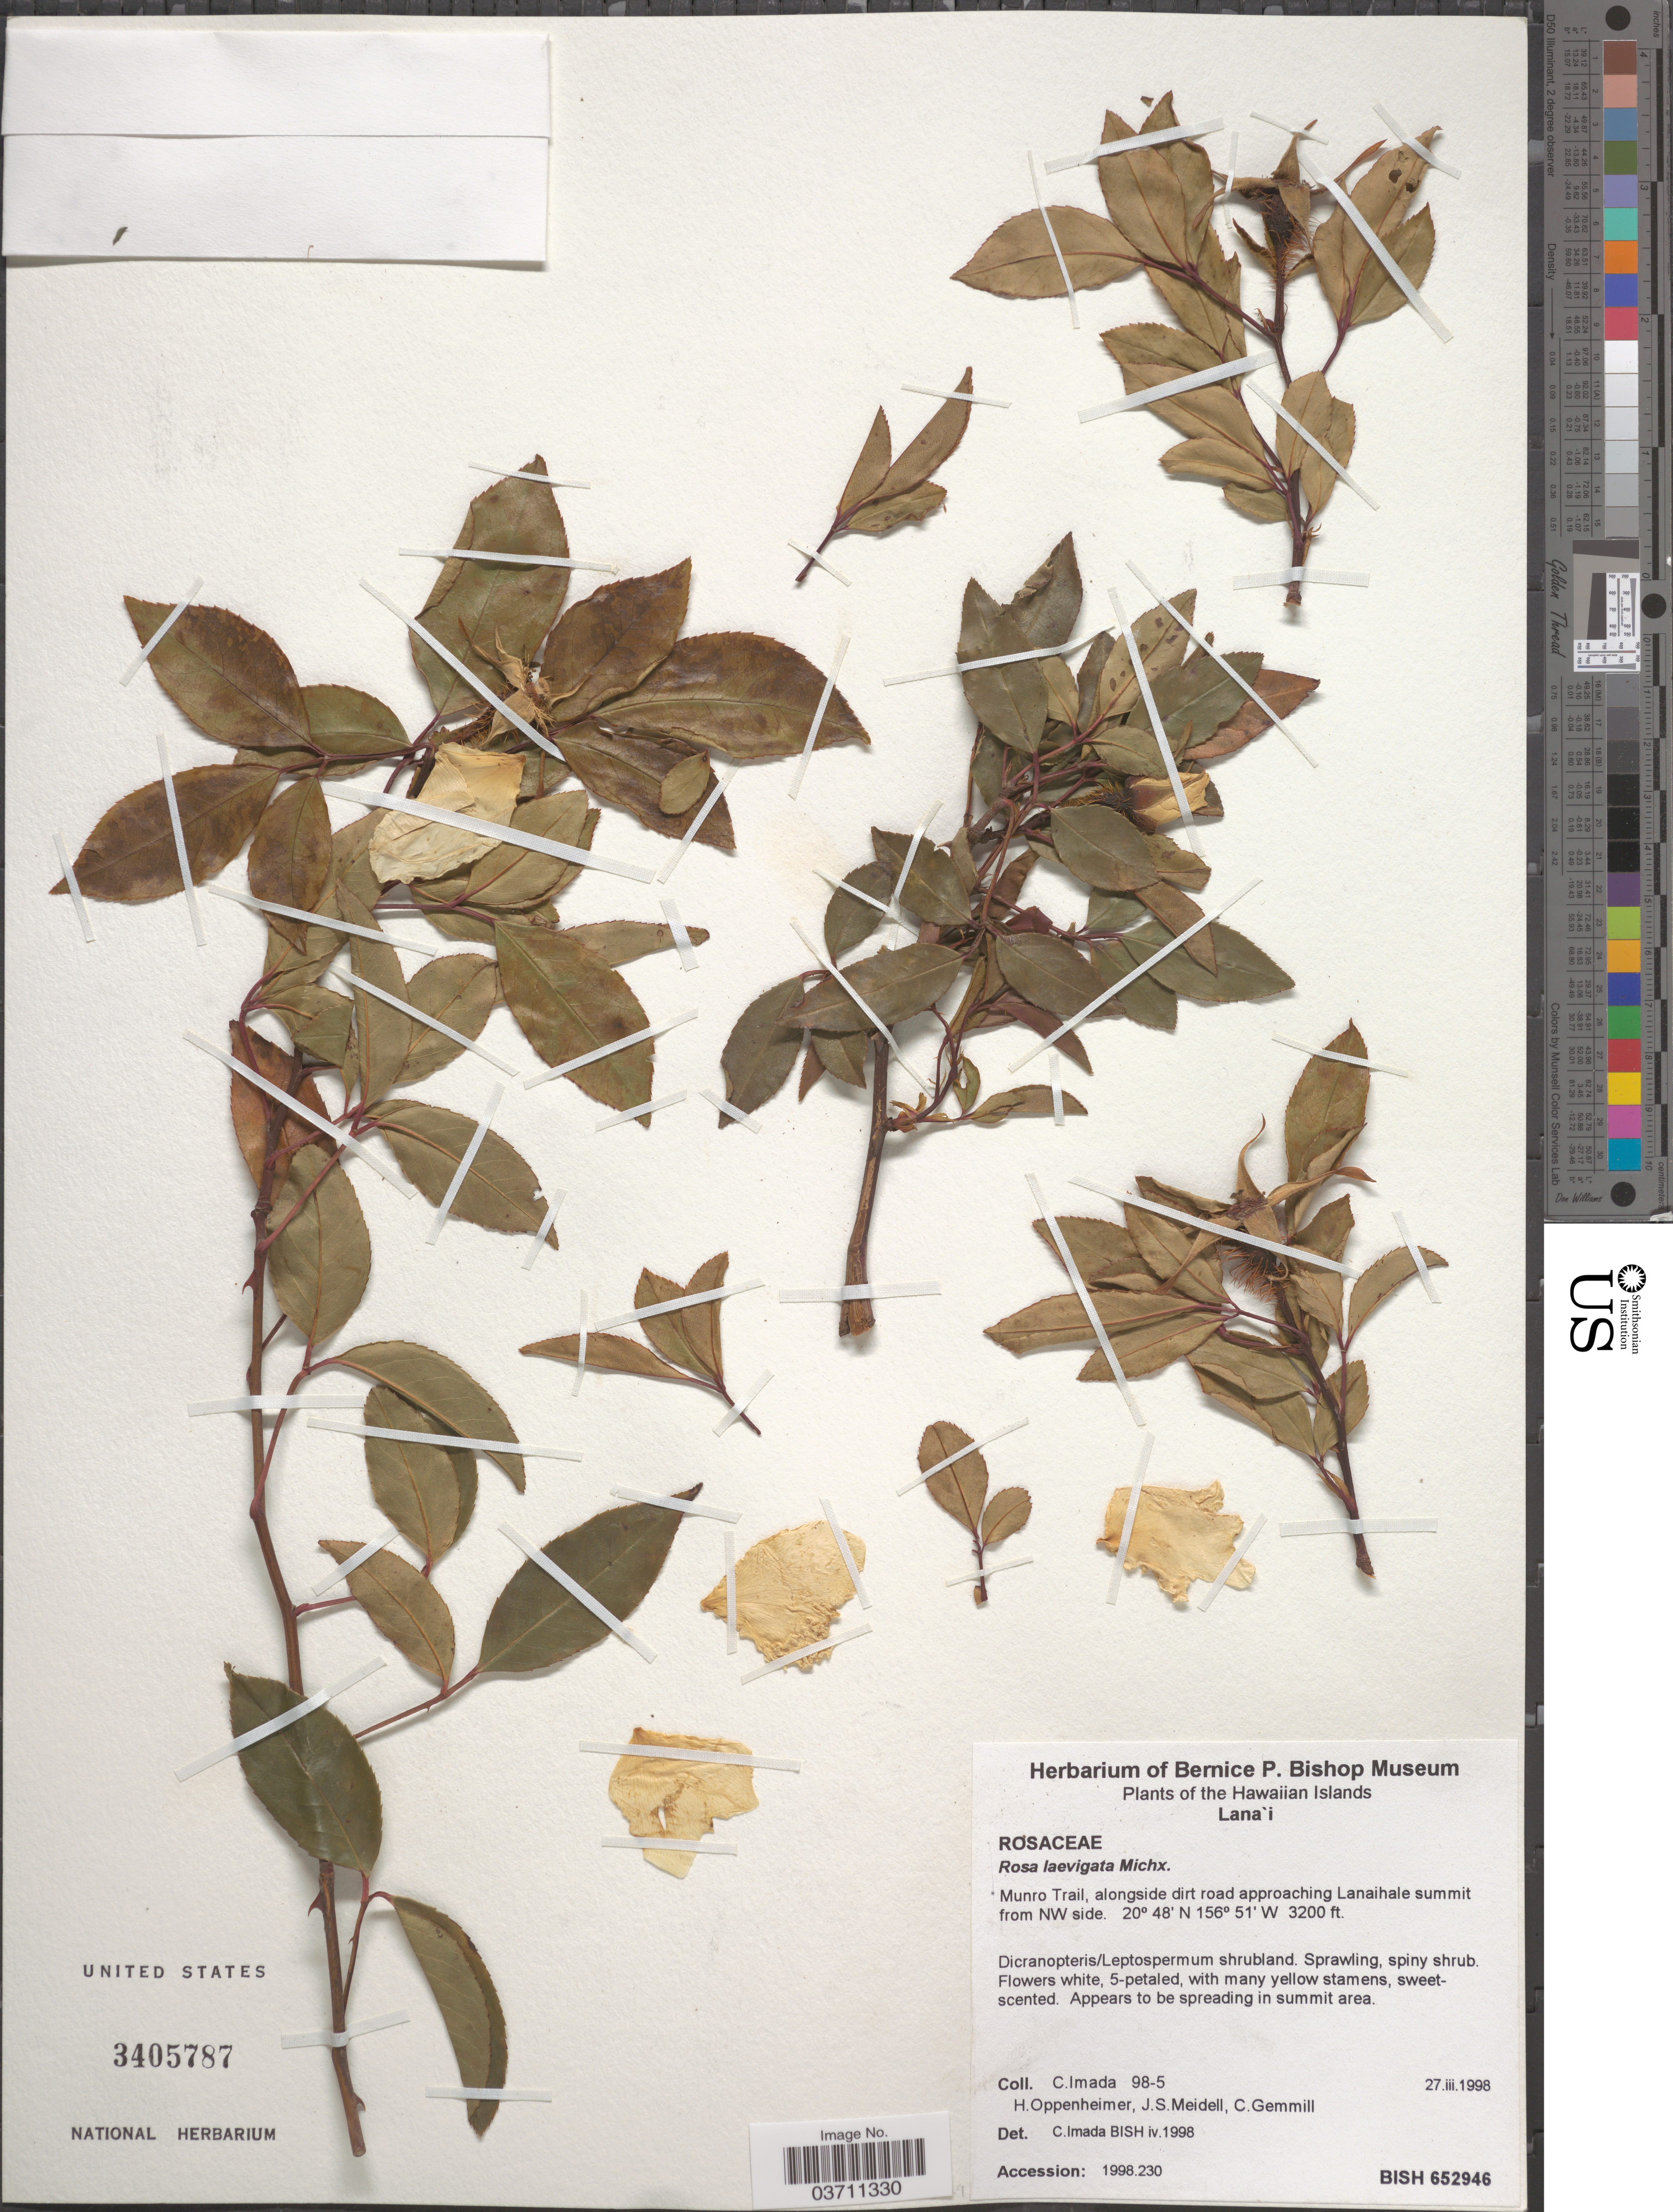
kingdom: Plantae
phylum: Tracheophyta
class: Magnoliopsida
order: Rosales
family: Rosaceae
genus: Rosa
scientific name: Rosa laevigata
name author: Michx.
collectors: C. Imada, H. Oppenheimer, J. Meidell & C. Gemmill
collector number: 98-5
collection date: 1998-03-27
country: United States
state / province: Hawaii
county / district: Maui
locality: The Hawaiian Islands. Lana'i. Munro Trail, alongside dirt road approaching Lanaihale summit from NW side.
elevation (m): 975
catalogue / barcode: US 3405787